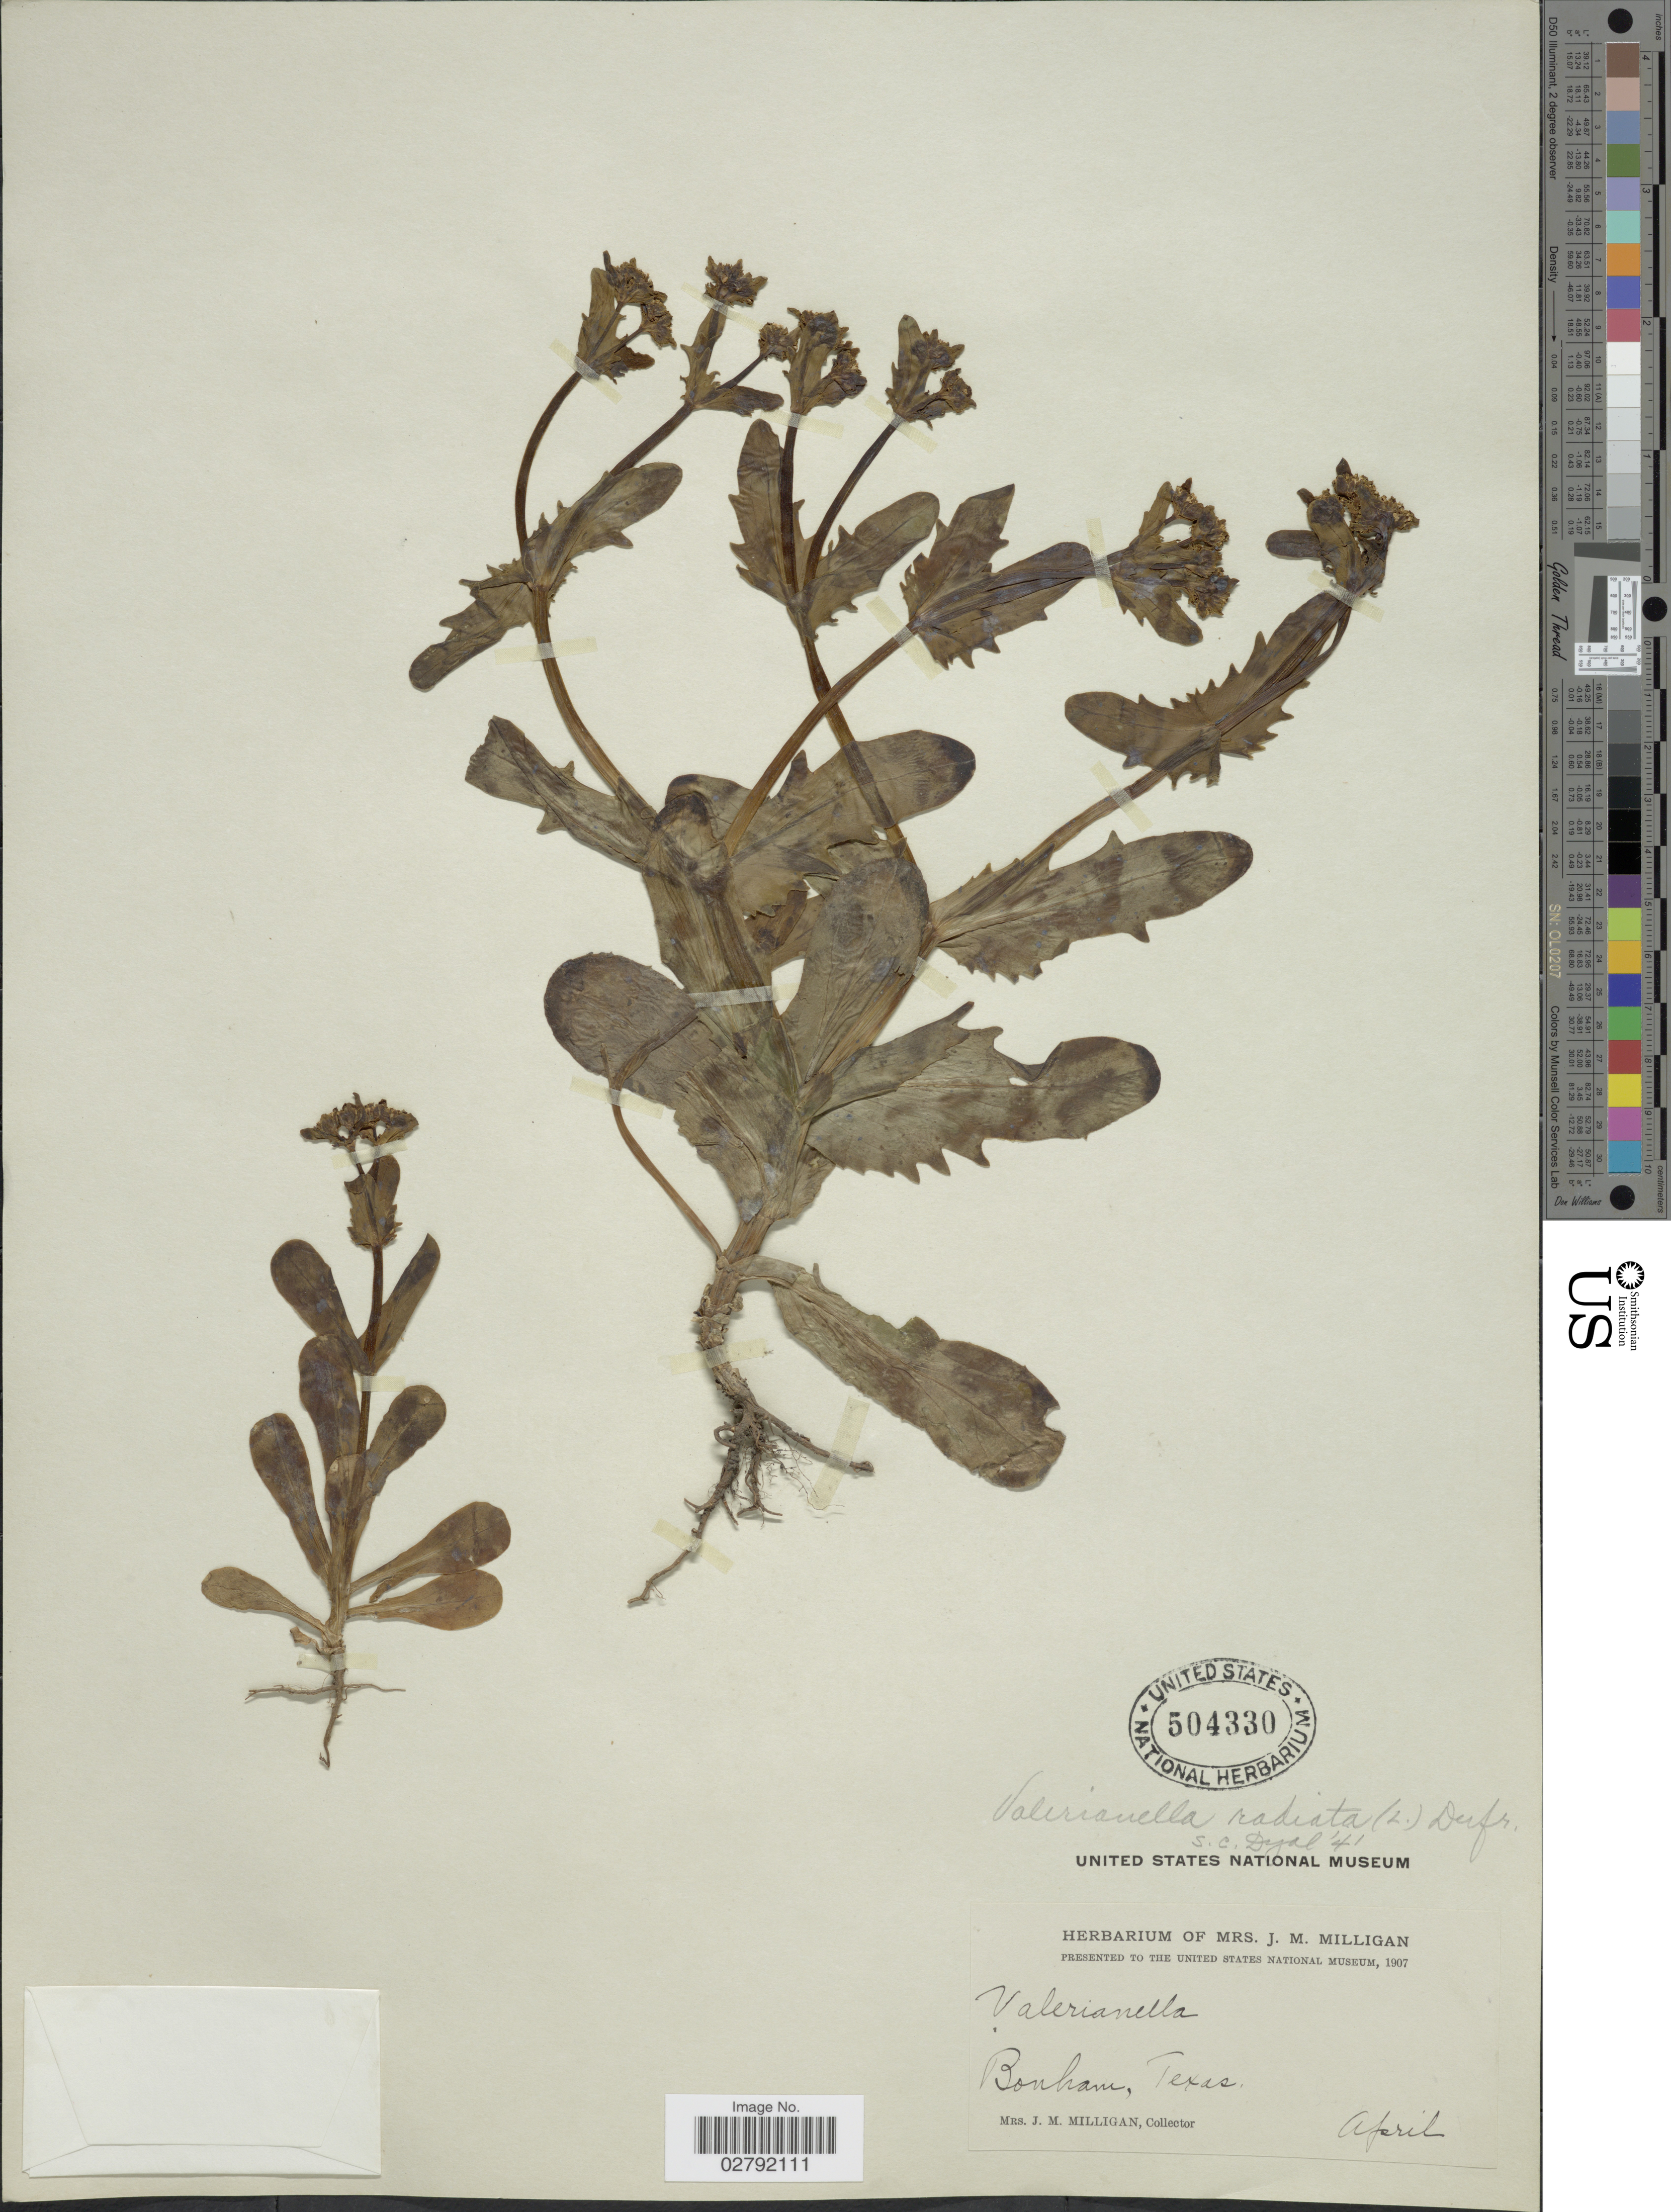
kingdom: Plantae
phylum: Tracheophyta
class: Magnoliopsida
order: Dipsacales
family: Caprifoliaceae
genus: Valerianella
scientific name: Valerianella radiata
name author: (L.) Dufr.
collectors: J. Milligan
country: United States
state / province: Texas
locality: Bonham.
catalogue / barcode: US 504330